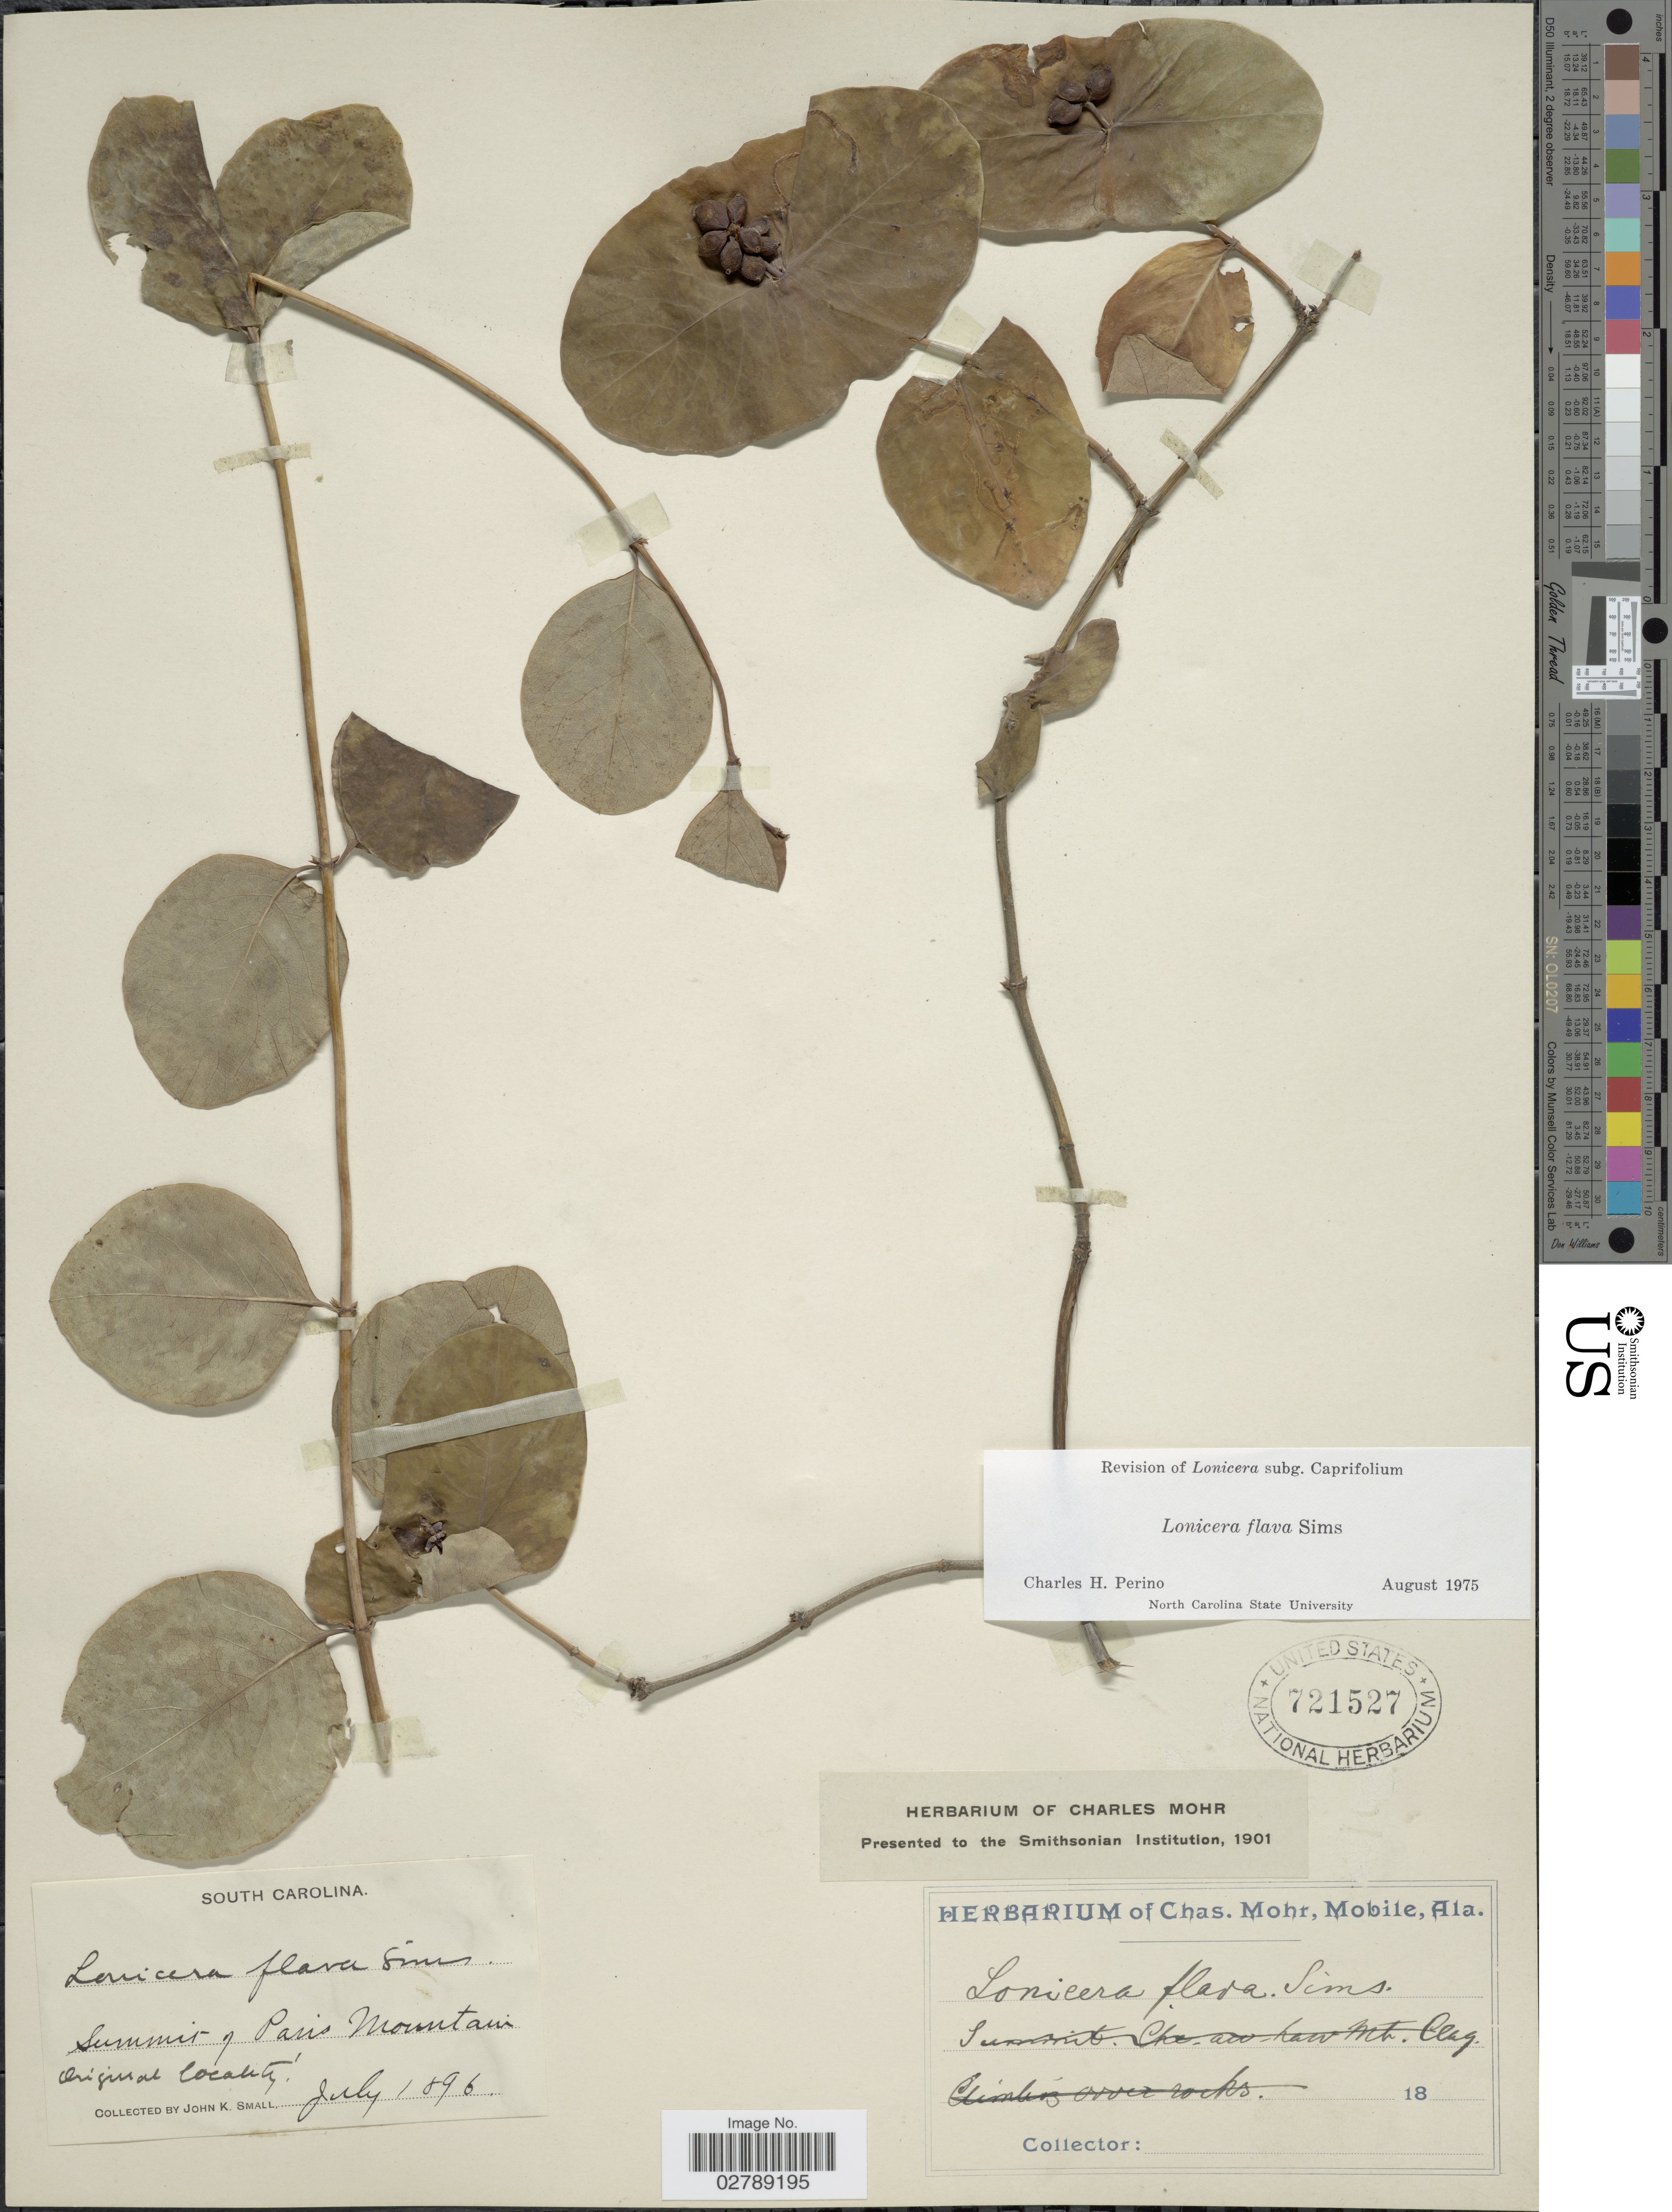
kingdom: Plantae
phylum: Tracheophyta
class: Magnoliopsida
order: Dipsacales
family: Caprifoliaceae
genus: Lonicera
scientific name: Lonicera flava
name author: Sims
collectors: J. K. Small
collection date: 1896-07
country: United States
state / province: South Carolina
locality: Summit of Paris Mountain.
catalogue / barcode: US 721527